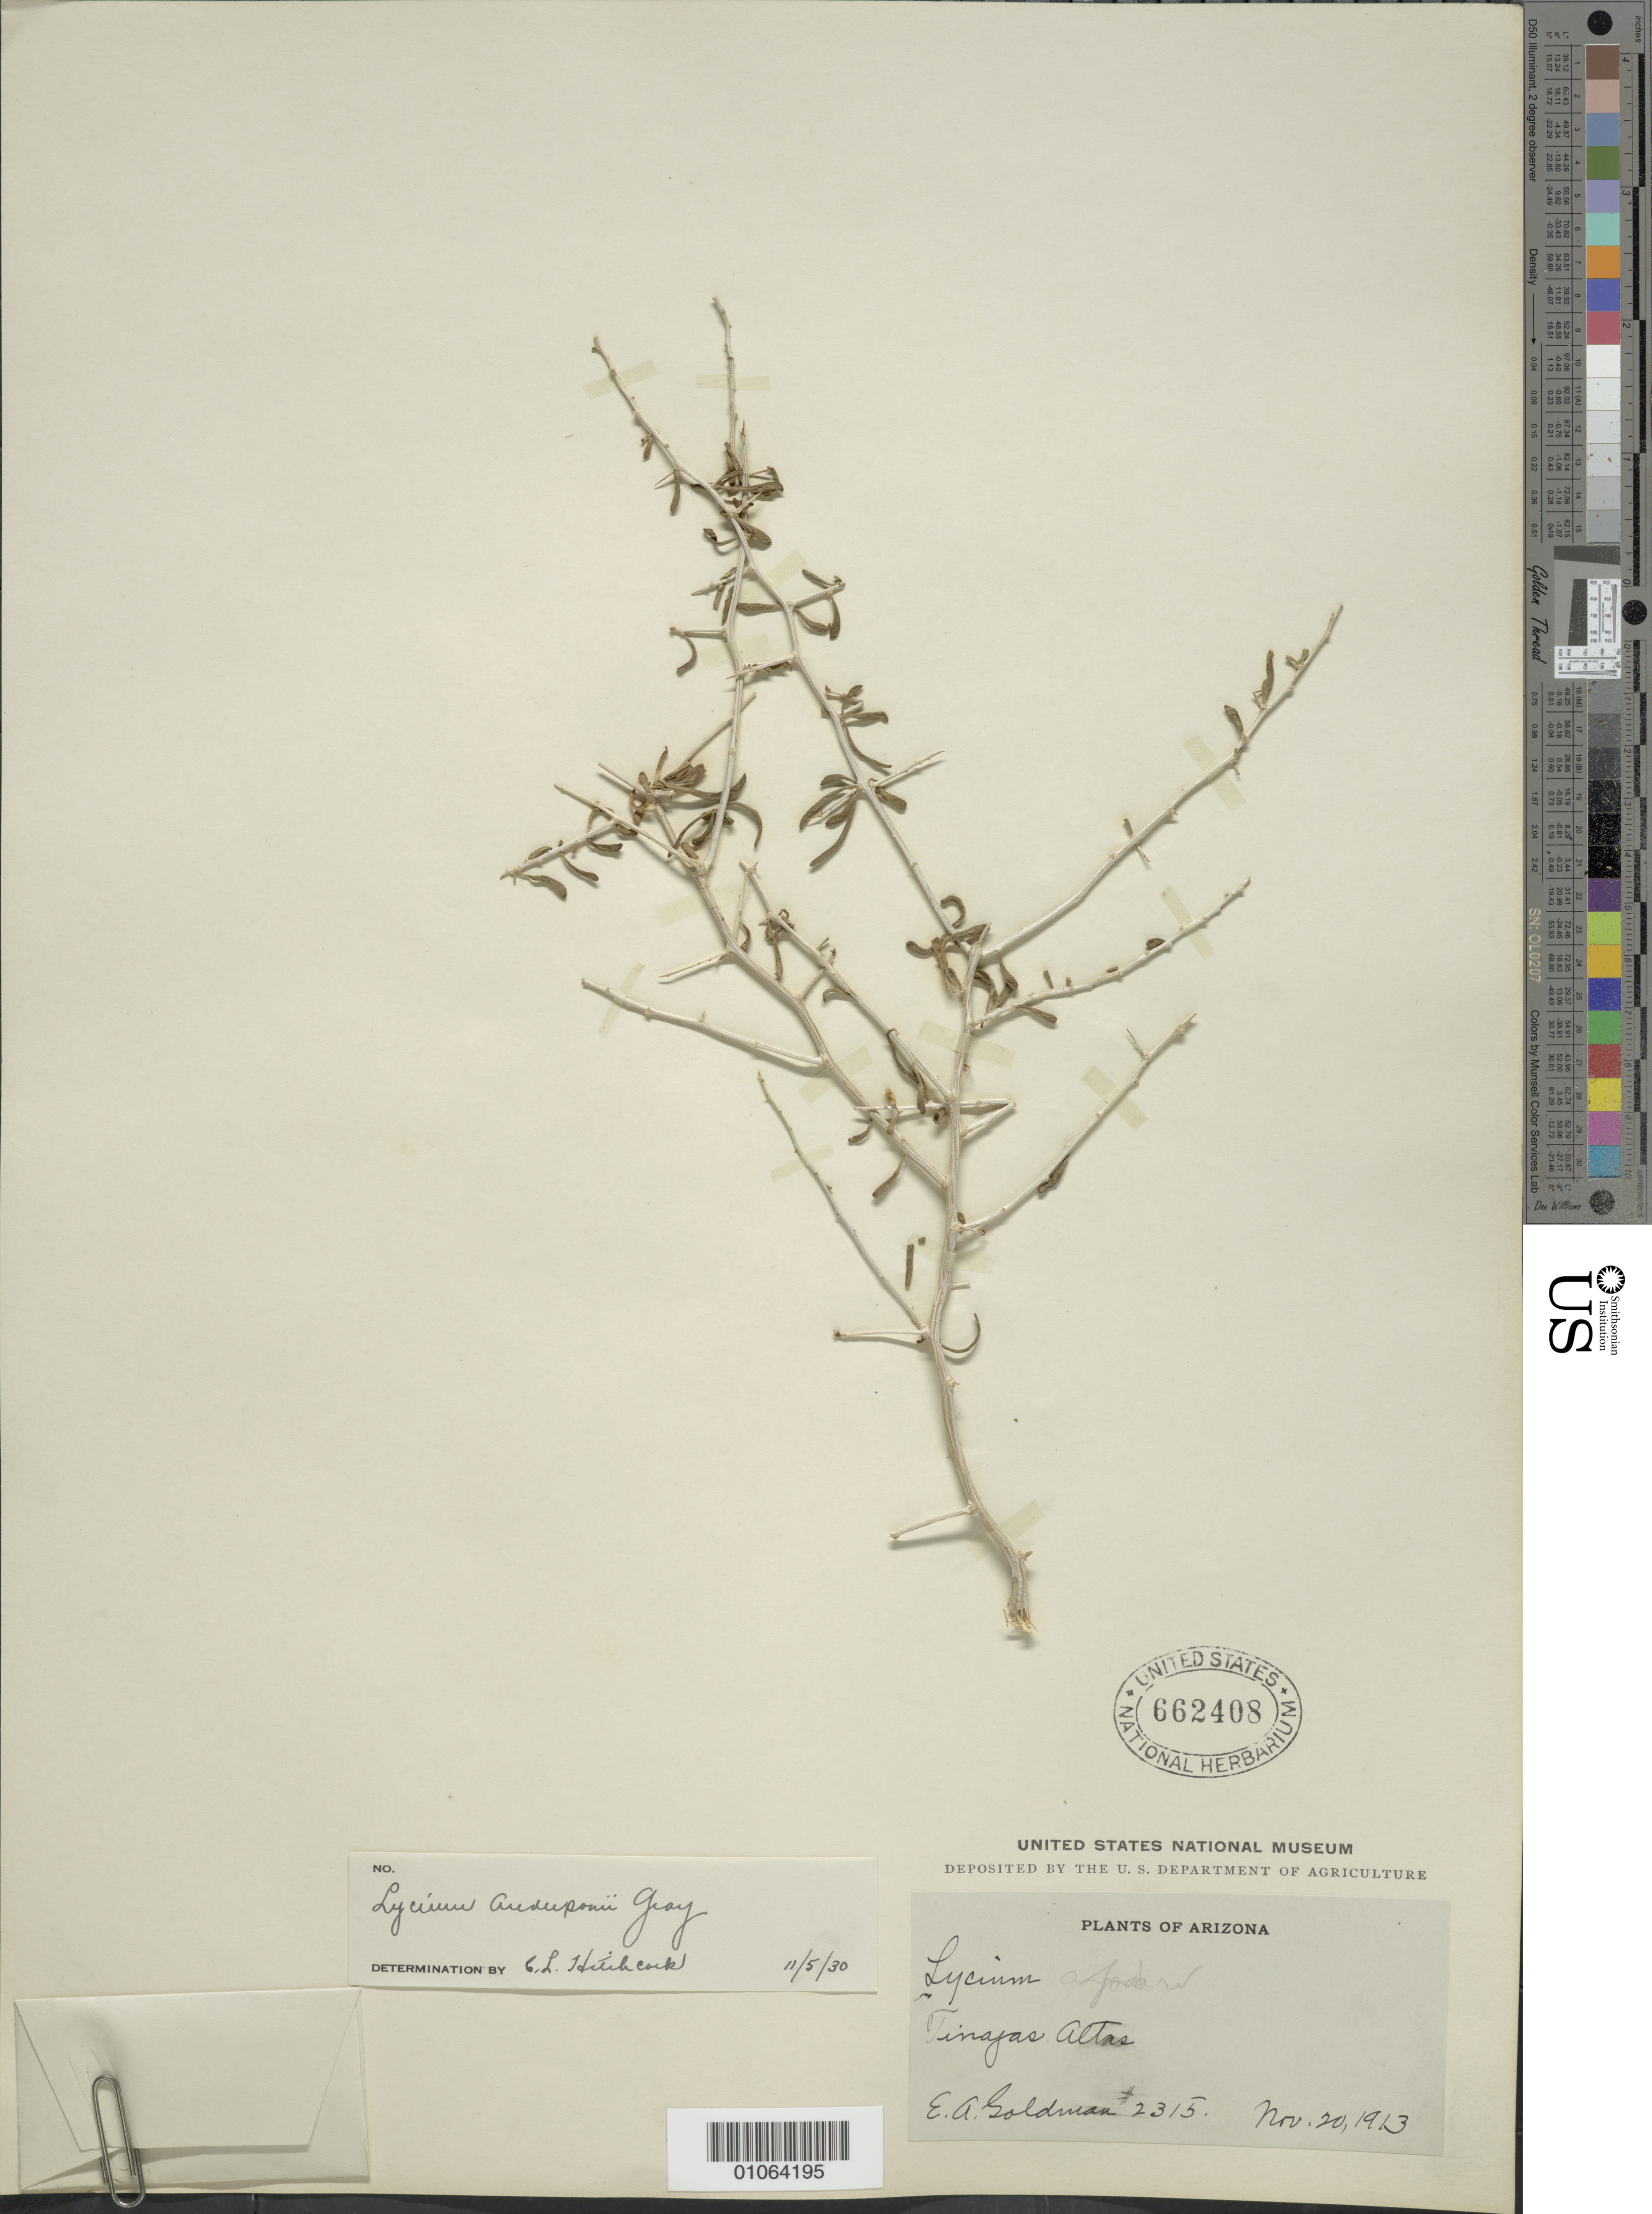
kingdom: Plantae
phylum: Tracheophyta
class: Magnoliopsida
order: Solanales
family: Solanaceae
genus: Lycium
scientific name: Lycium andersonii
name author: A. Gray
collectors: E. A. Goldman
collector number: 2315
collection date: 1913-11-20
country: United States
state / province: Arizona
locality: Tinajas Altas.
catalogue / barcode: US 662408